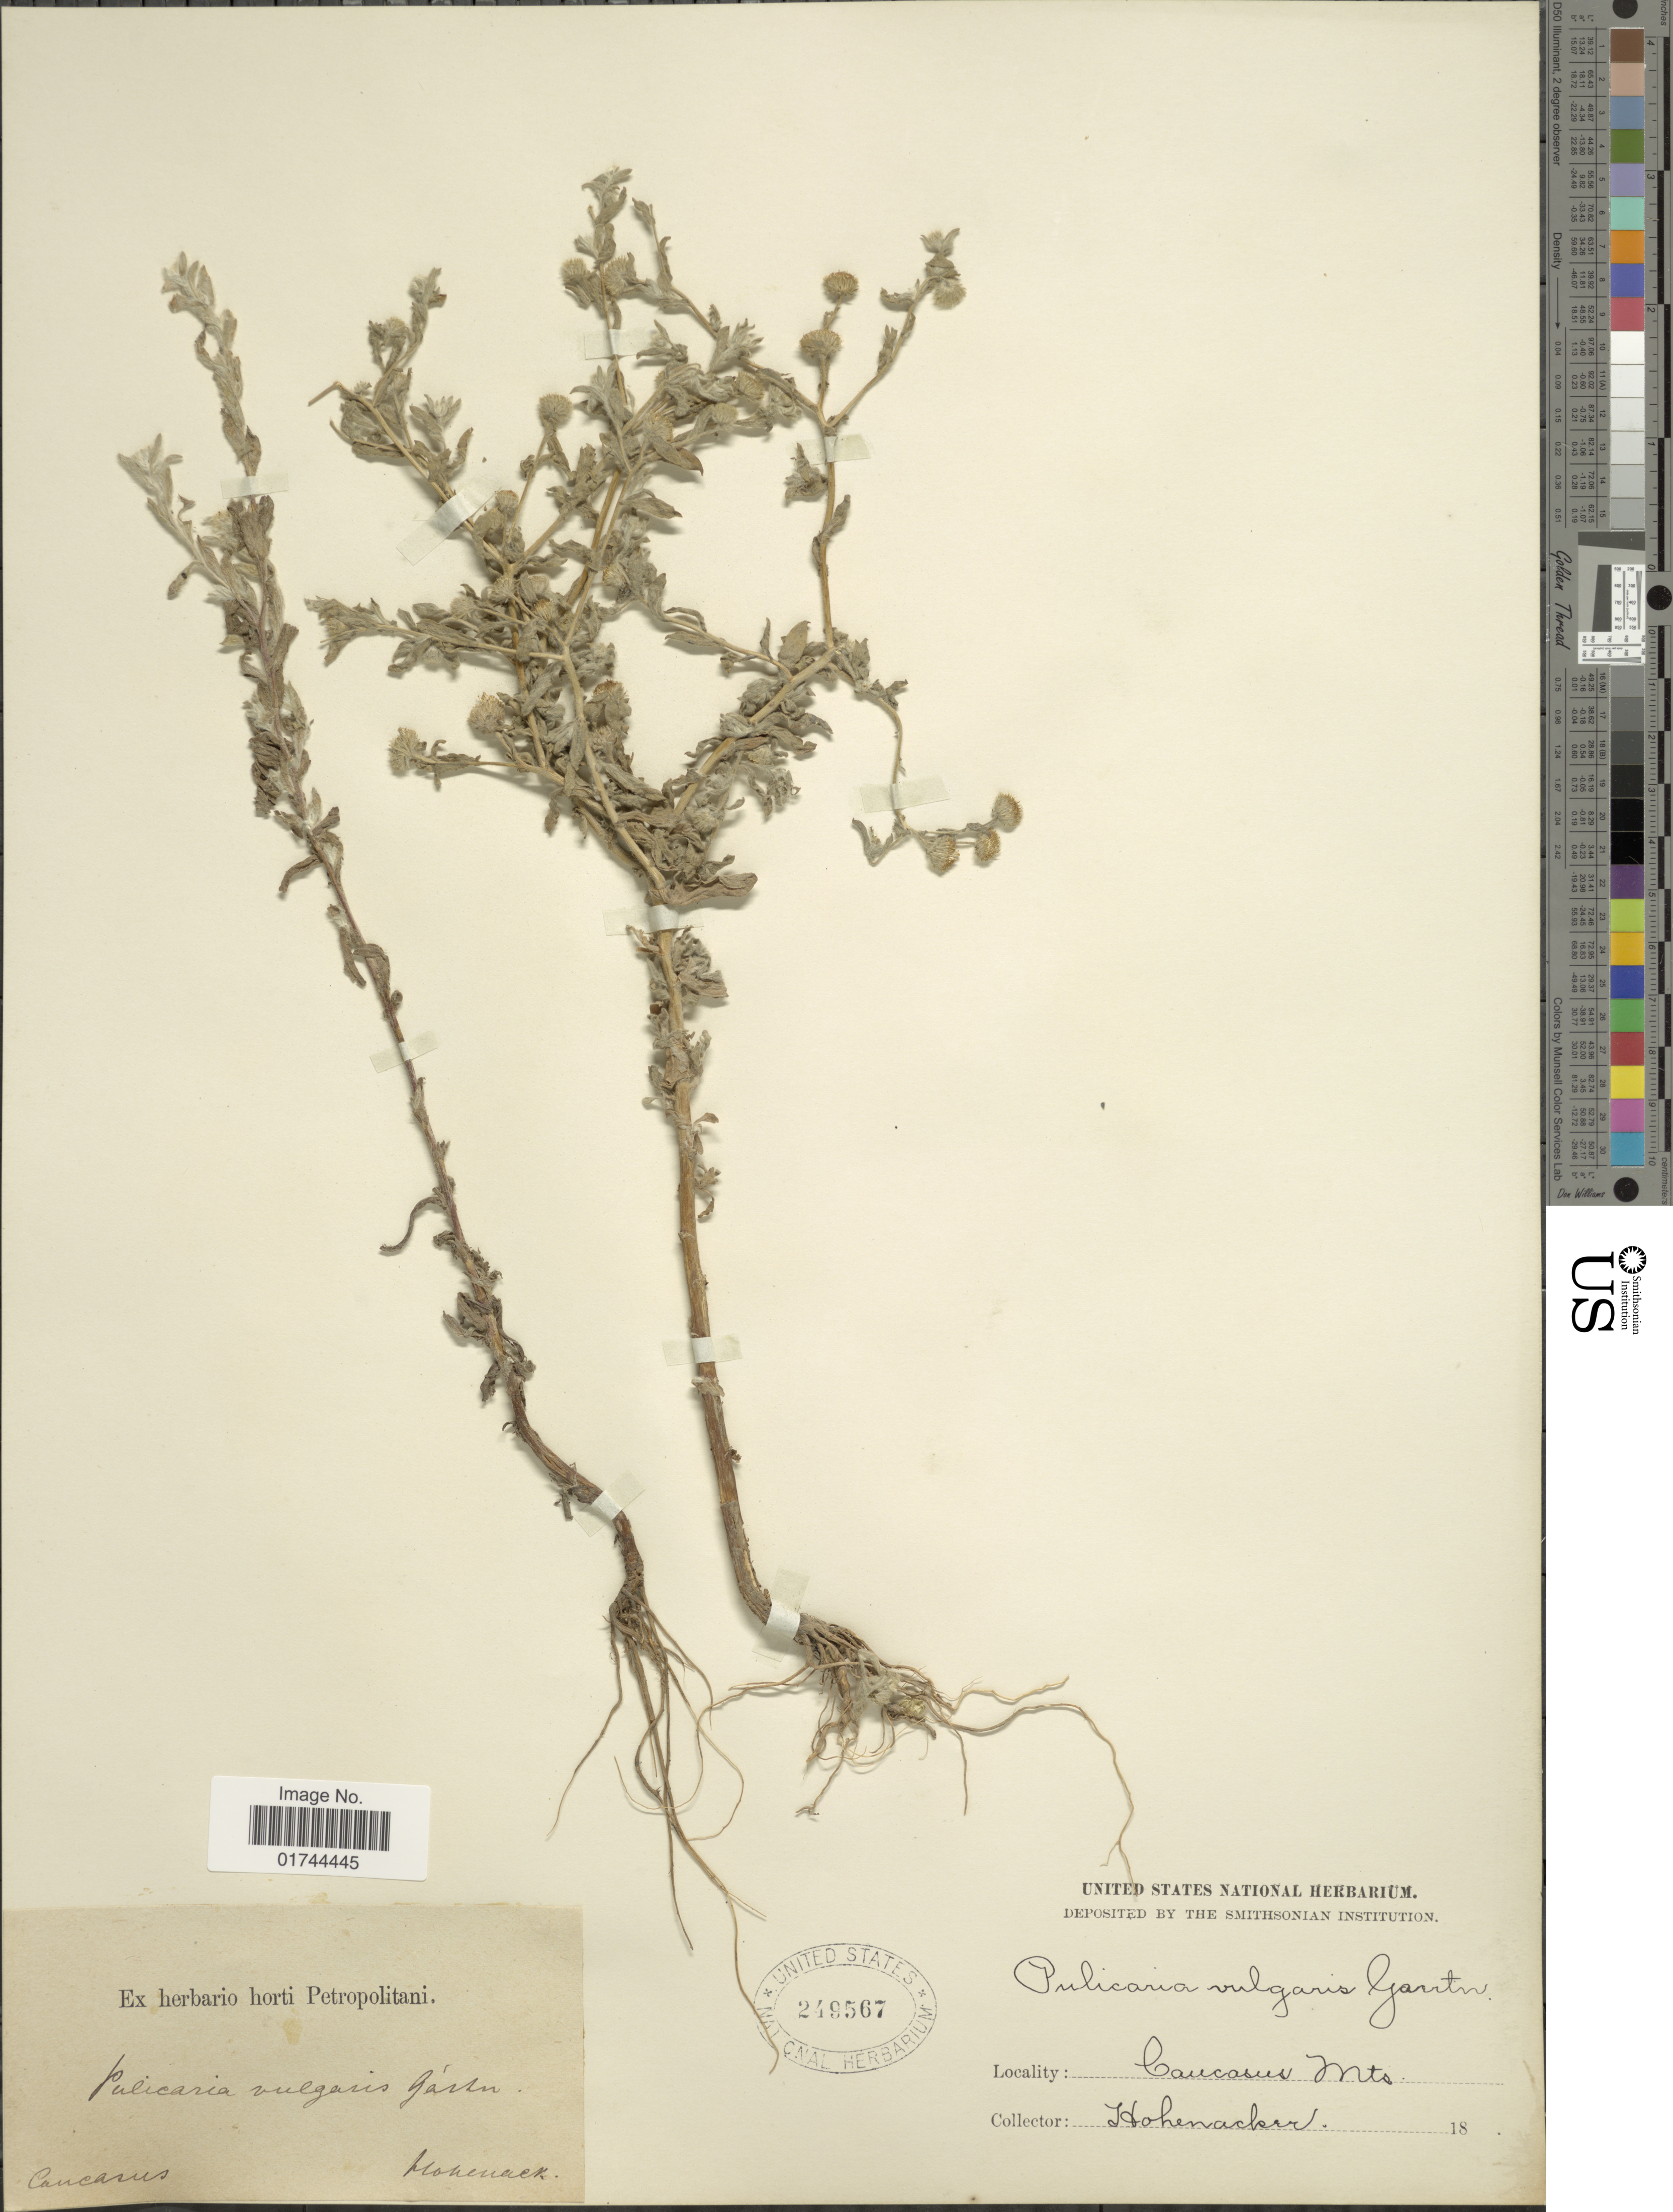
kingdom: Plantae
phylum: Tracheophyta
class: Magnoliopsida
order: Asterales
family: Asteraceae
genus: Pulicaria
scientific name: Pulicaria vulgaris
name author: Gaertn.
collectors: Hohenacker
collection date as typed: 18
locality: Caucasus Mts.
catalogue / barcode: US 249567